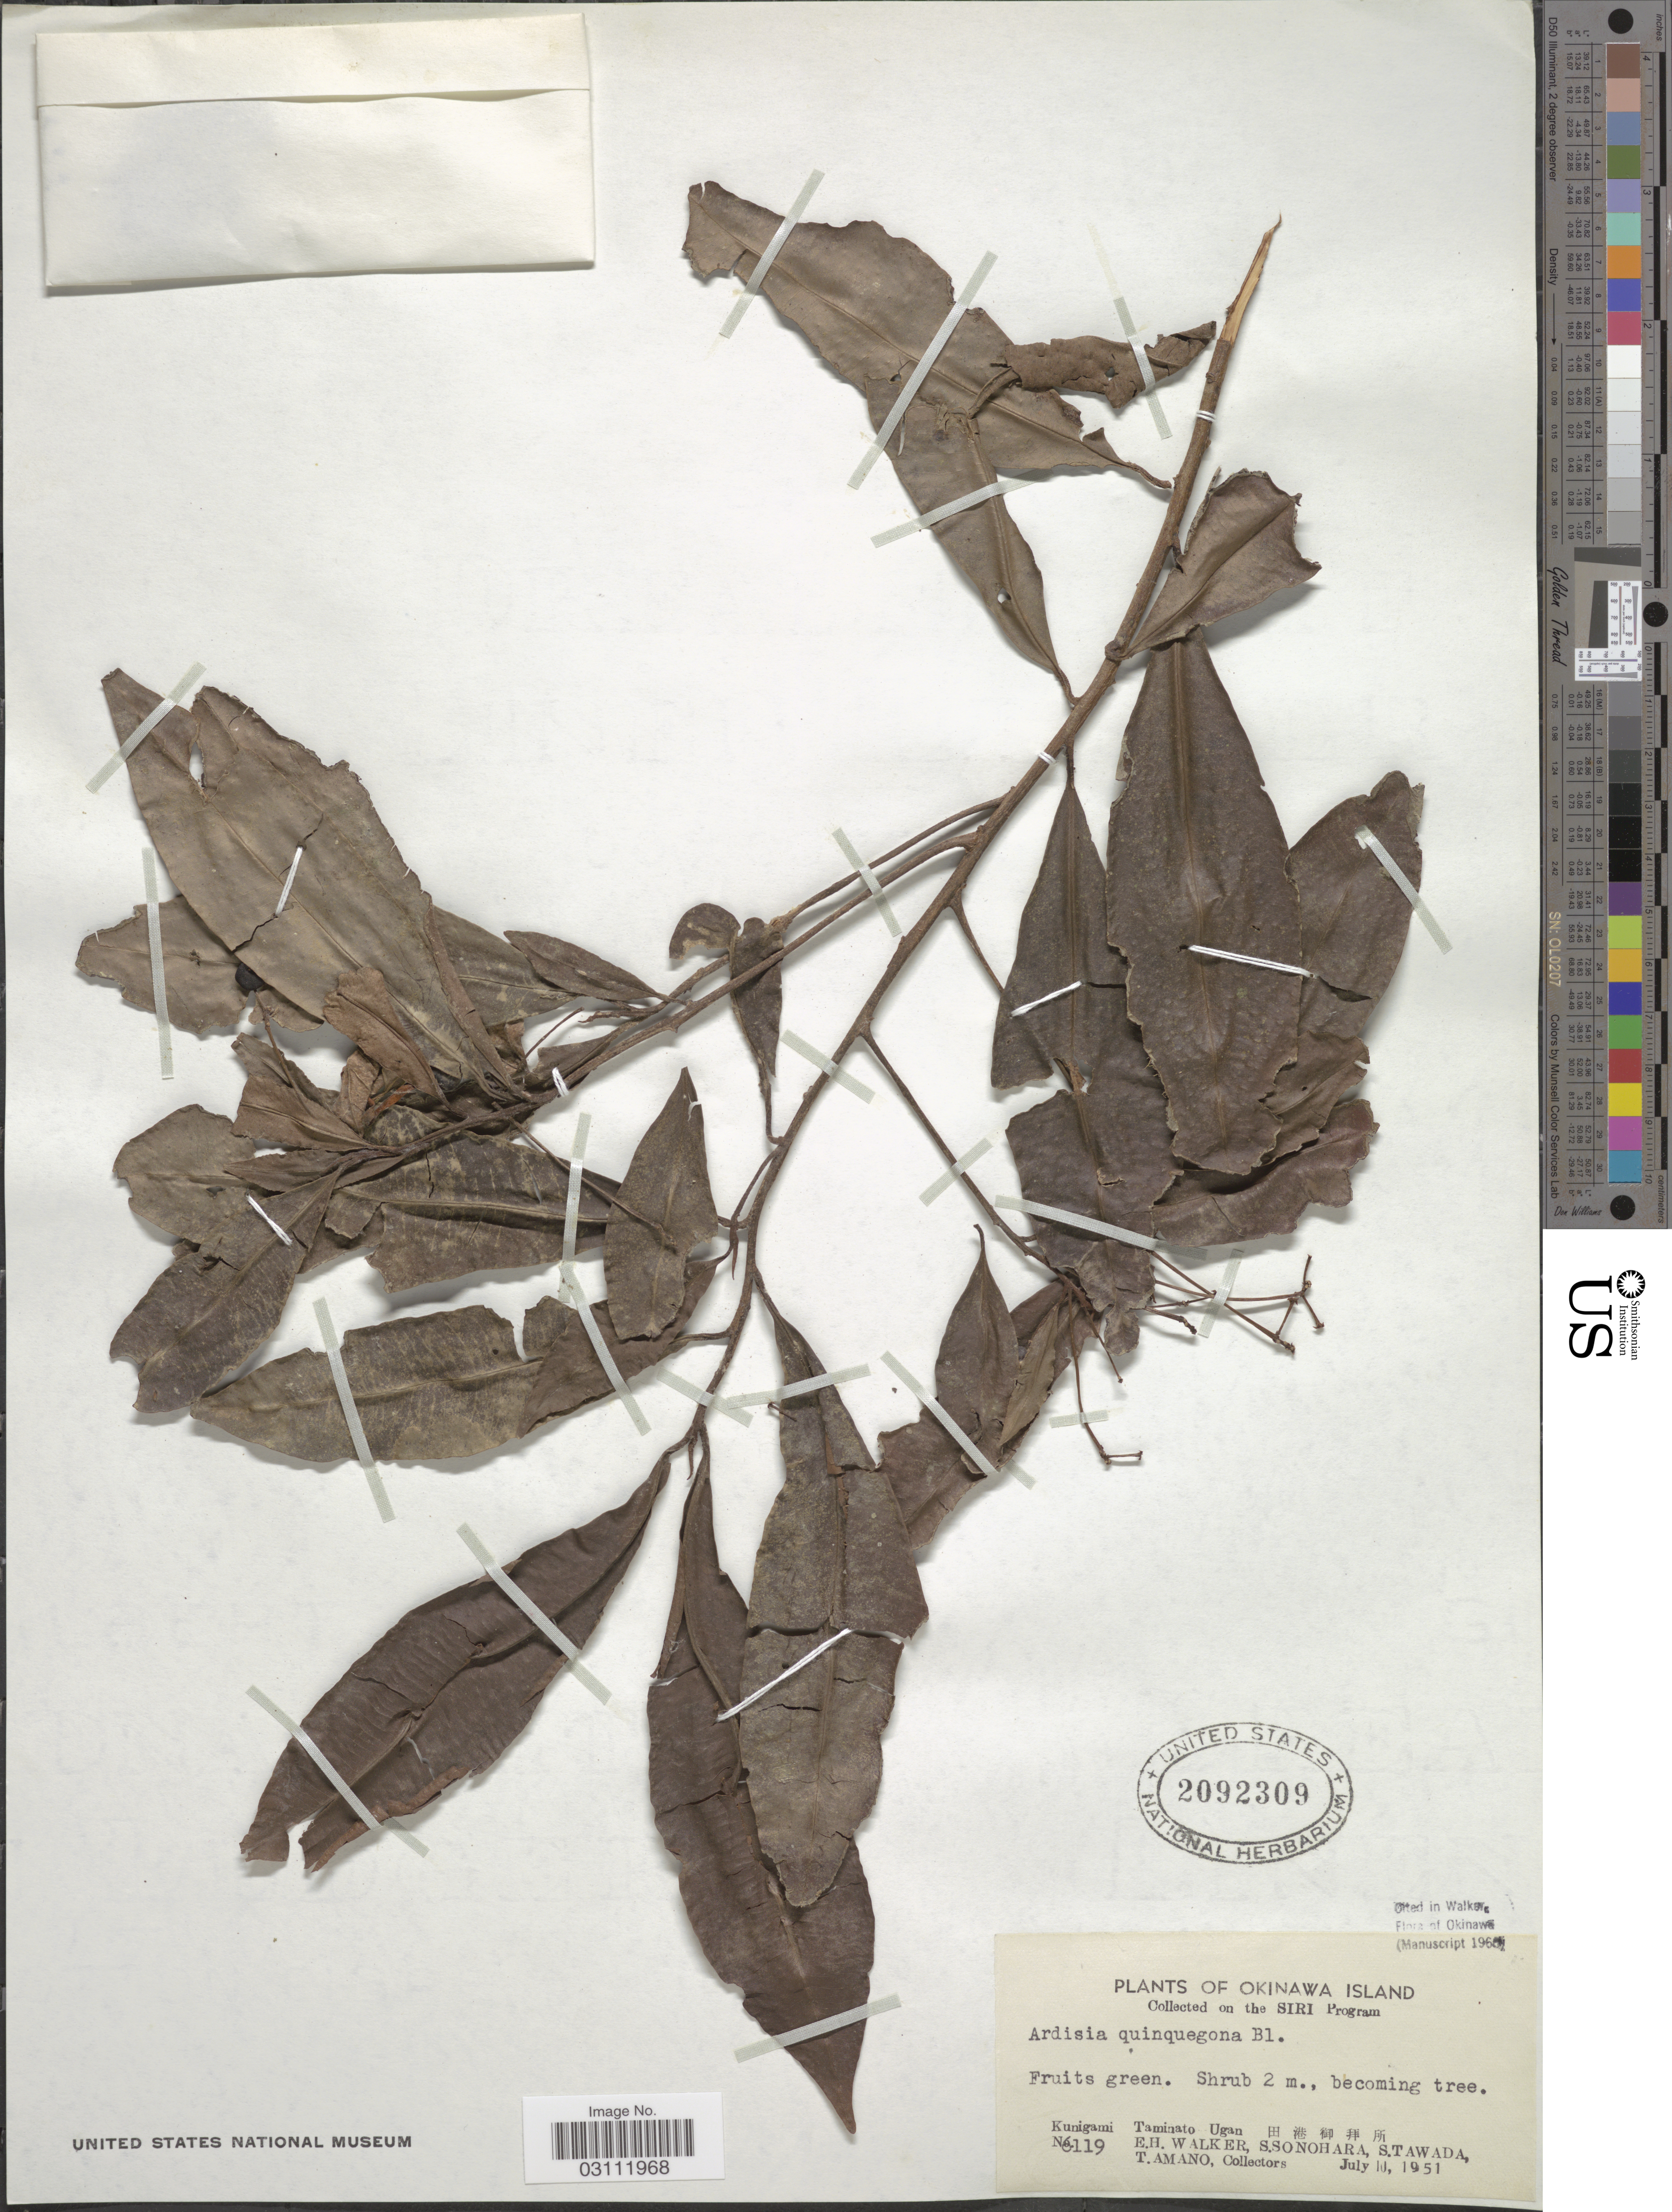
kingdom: Plantae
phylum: Tracheophyta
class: Magnoliopsida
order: Ericales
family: Primulaceae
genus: Ardisia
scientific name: Ardisia quinquegona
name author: Blume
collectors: E. H. Walker, S. Sonohara, S. Tawada & T. Amano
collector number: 6119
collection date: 1951-07-10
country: Japan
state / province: Okinawa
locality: Kunigama Taminato Ugan.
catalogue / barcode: US 2092309